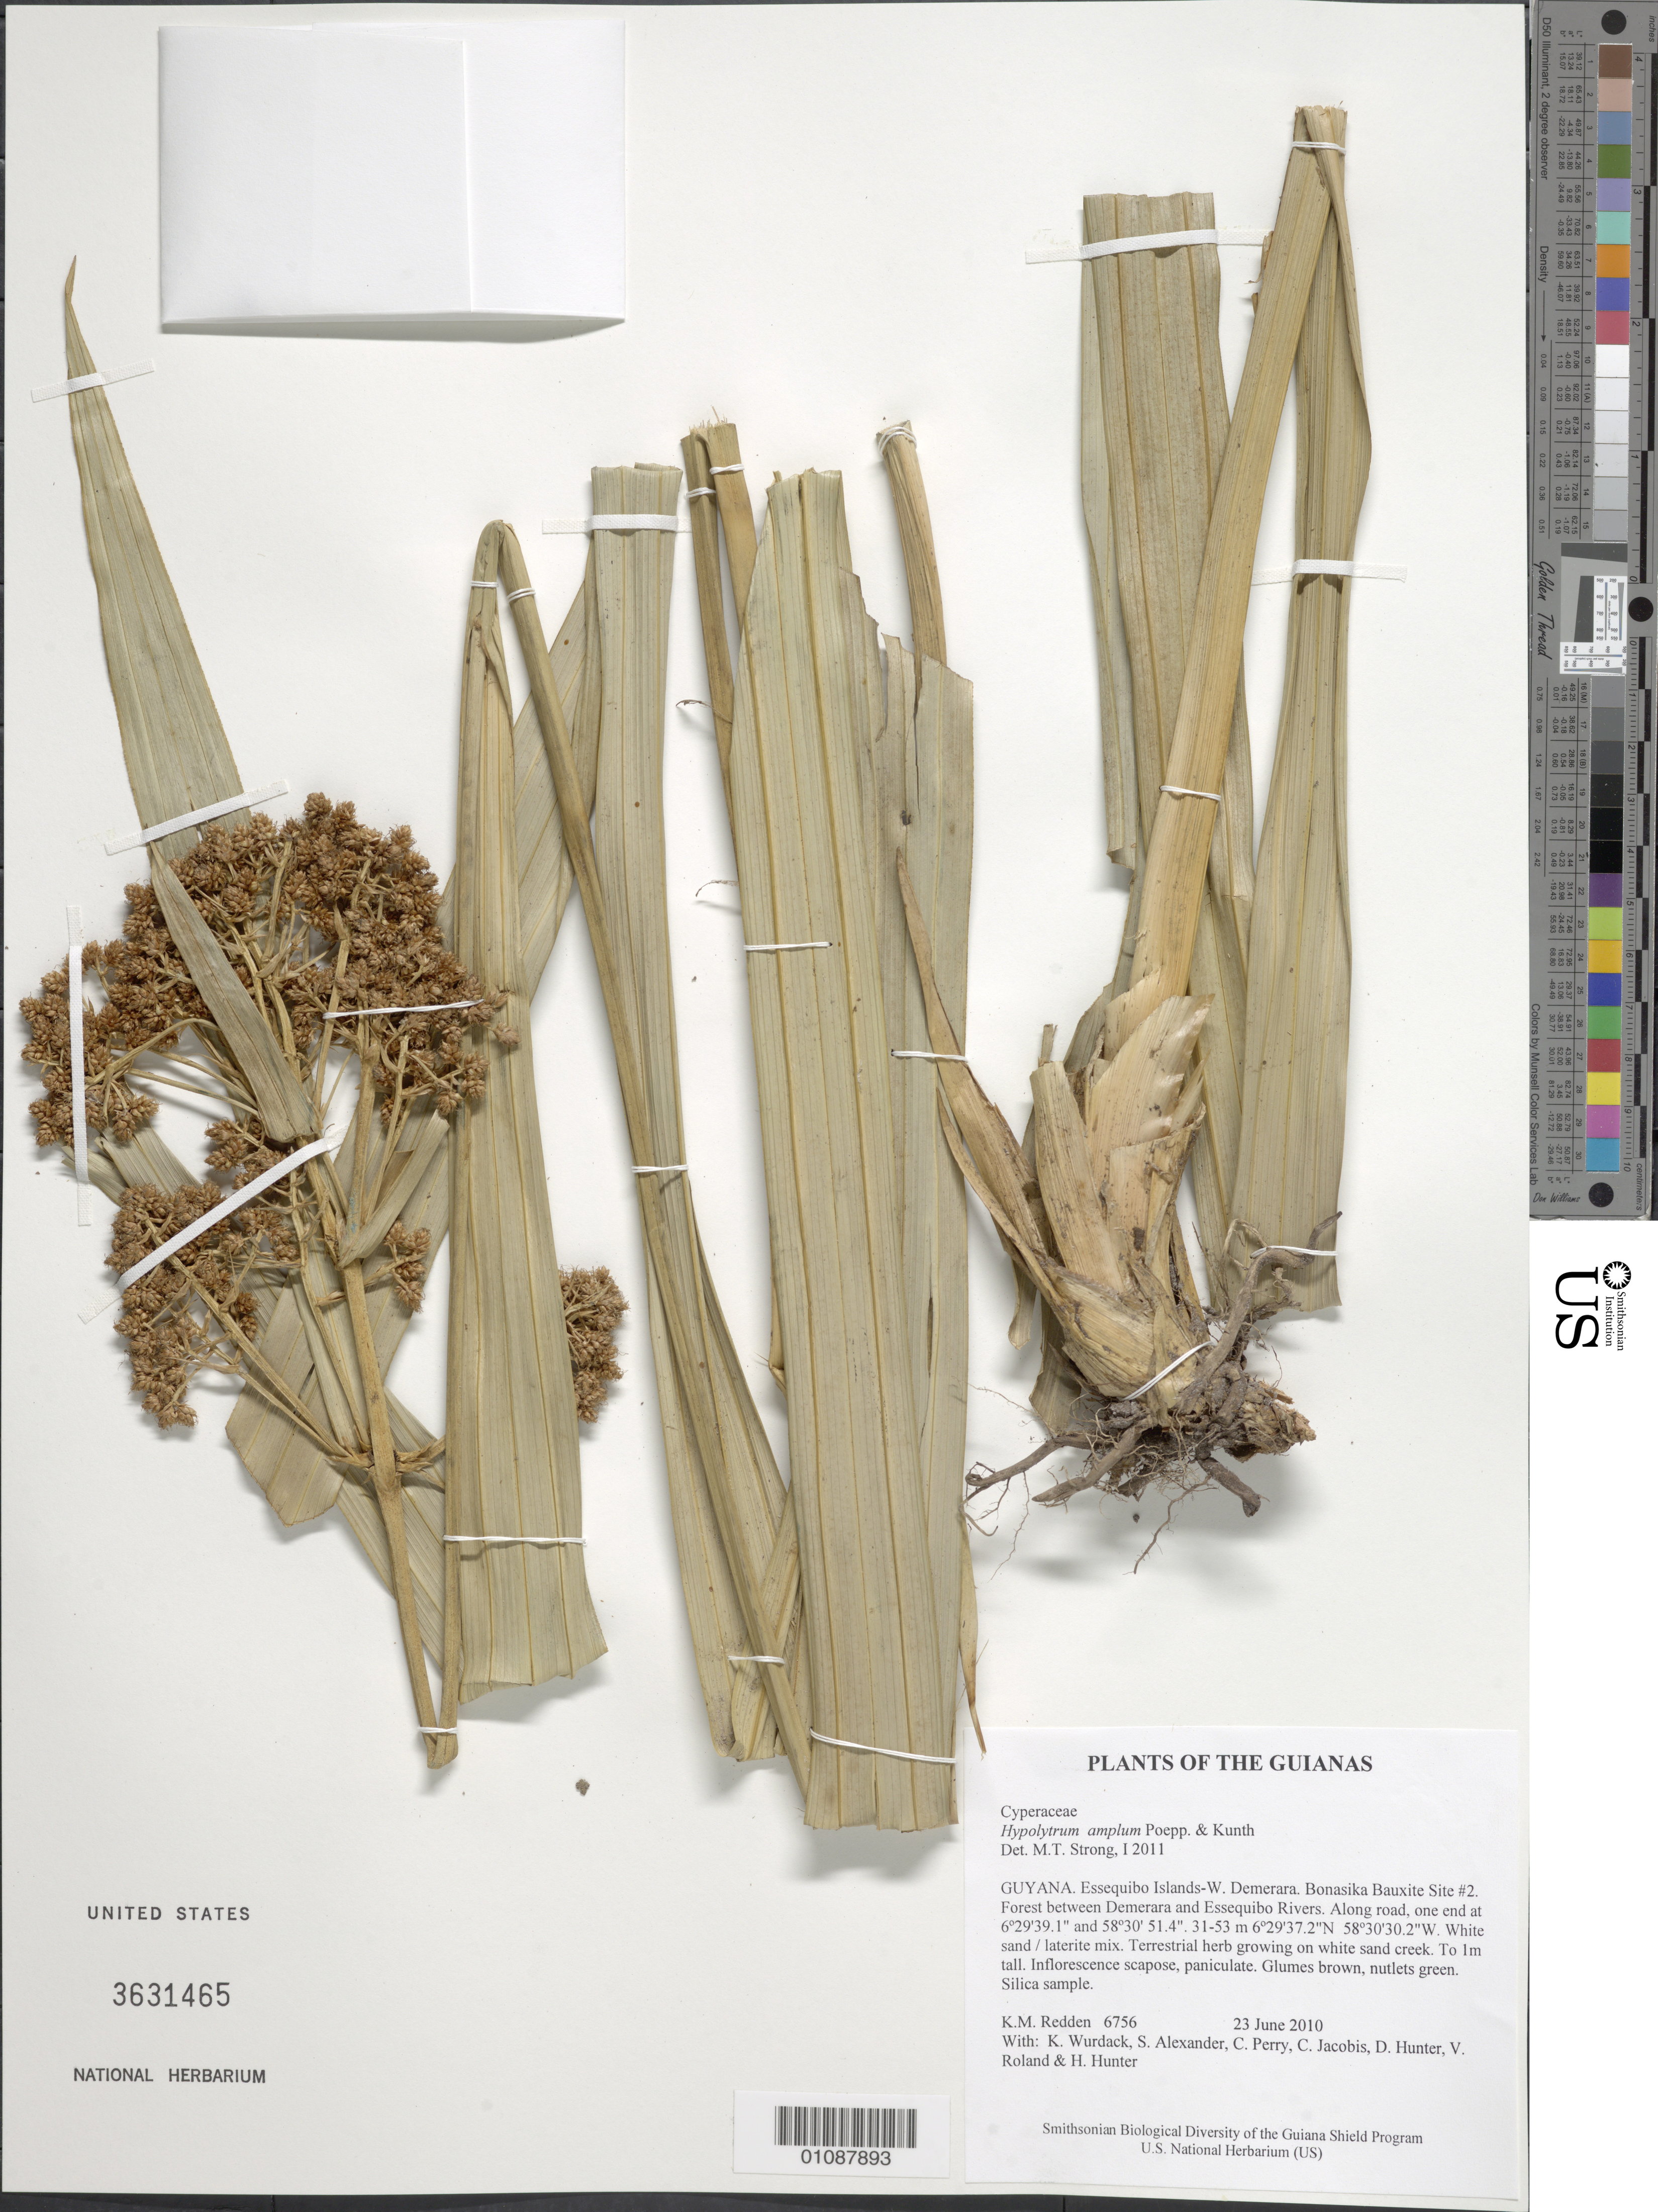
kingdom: Plantae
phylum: Tracheophyta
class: Liliopsida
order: Poales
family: Cyperaceae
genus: Hypolytrum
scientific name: Hypolytrum amplum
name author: Poepp. & Kunth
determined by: Strong, M. T., (US), Smithsonian Institution - National Museum of Natural History (UNITED STATES)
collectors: K. M. Redden, K. Wurdack, S. N. Alexander, C. Perry, C. Jacobis, D. Hunter, V. Roland & H. Hunter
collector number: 6756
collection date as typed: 23 June 2010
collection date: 2010-06-23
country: Guyana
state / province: Essequibo Isl-W. Demerara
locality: Bonasika Bauxite Site #2. Forest between Demerara and Essequibo Rivers. Along road, one end at 6º29'39.1" and 58º30' 51.4"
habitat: White sand / laterite mix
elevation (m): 31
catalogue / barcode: US 3631465